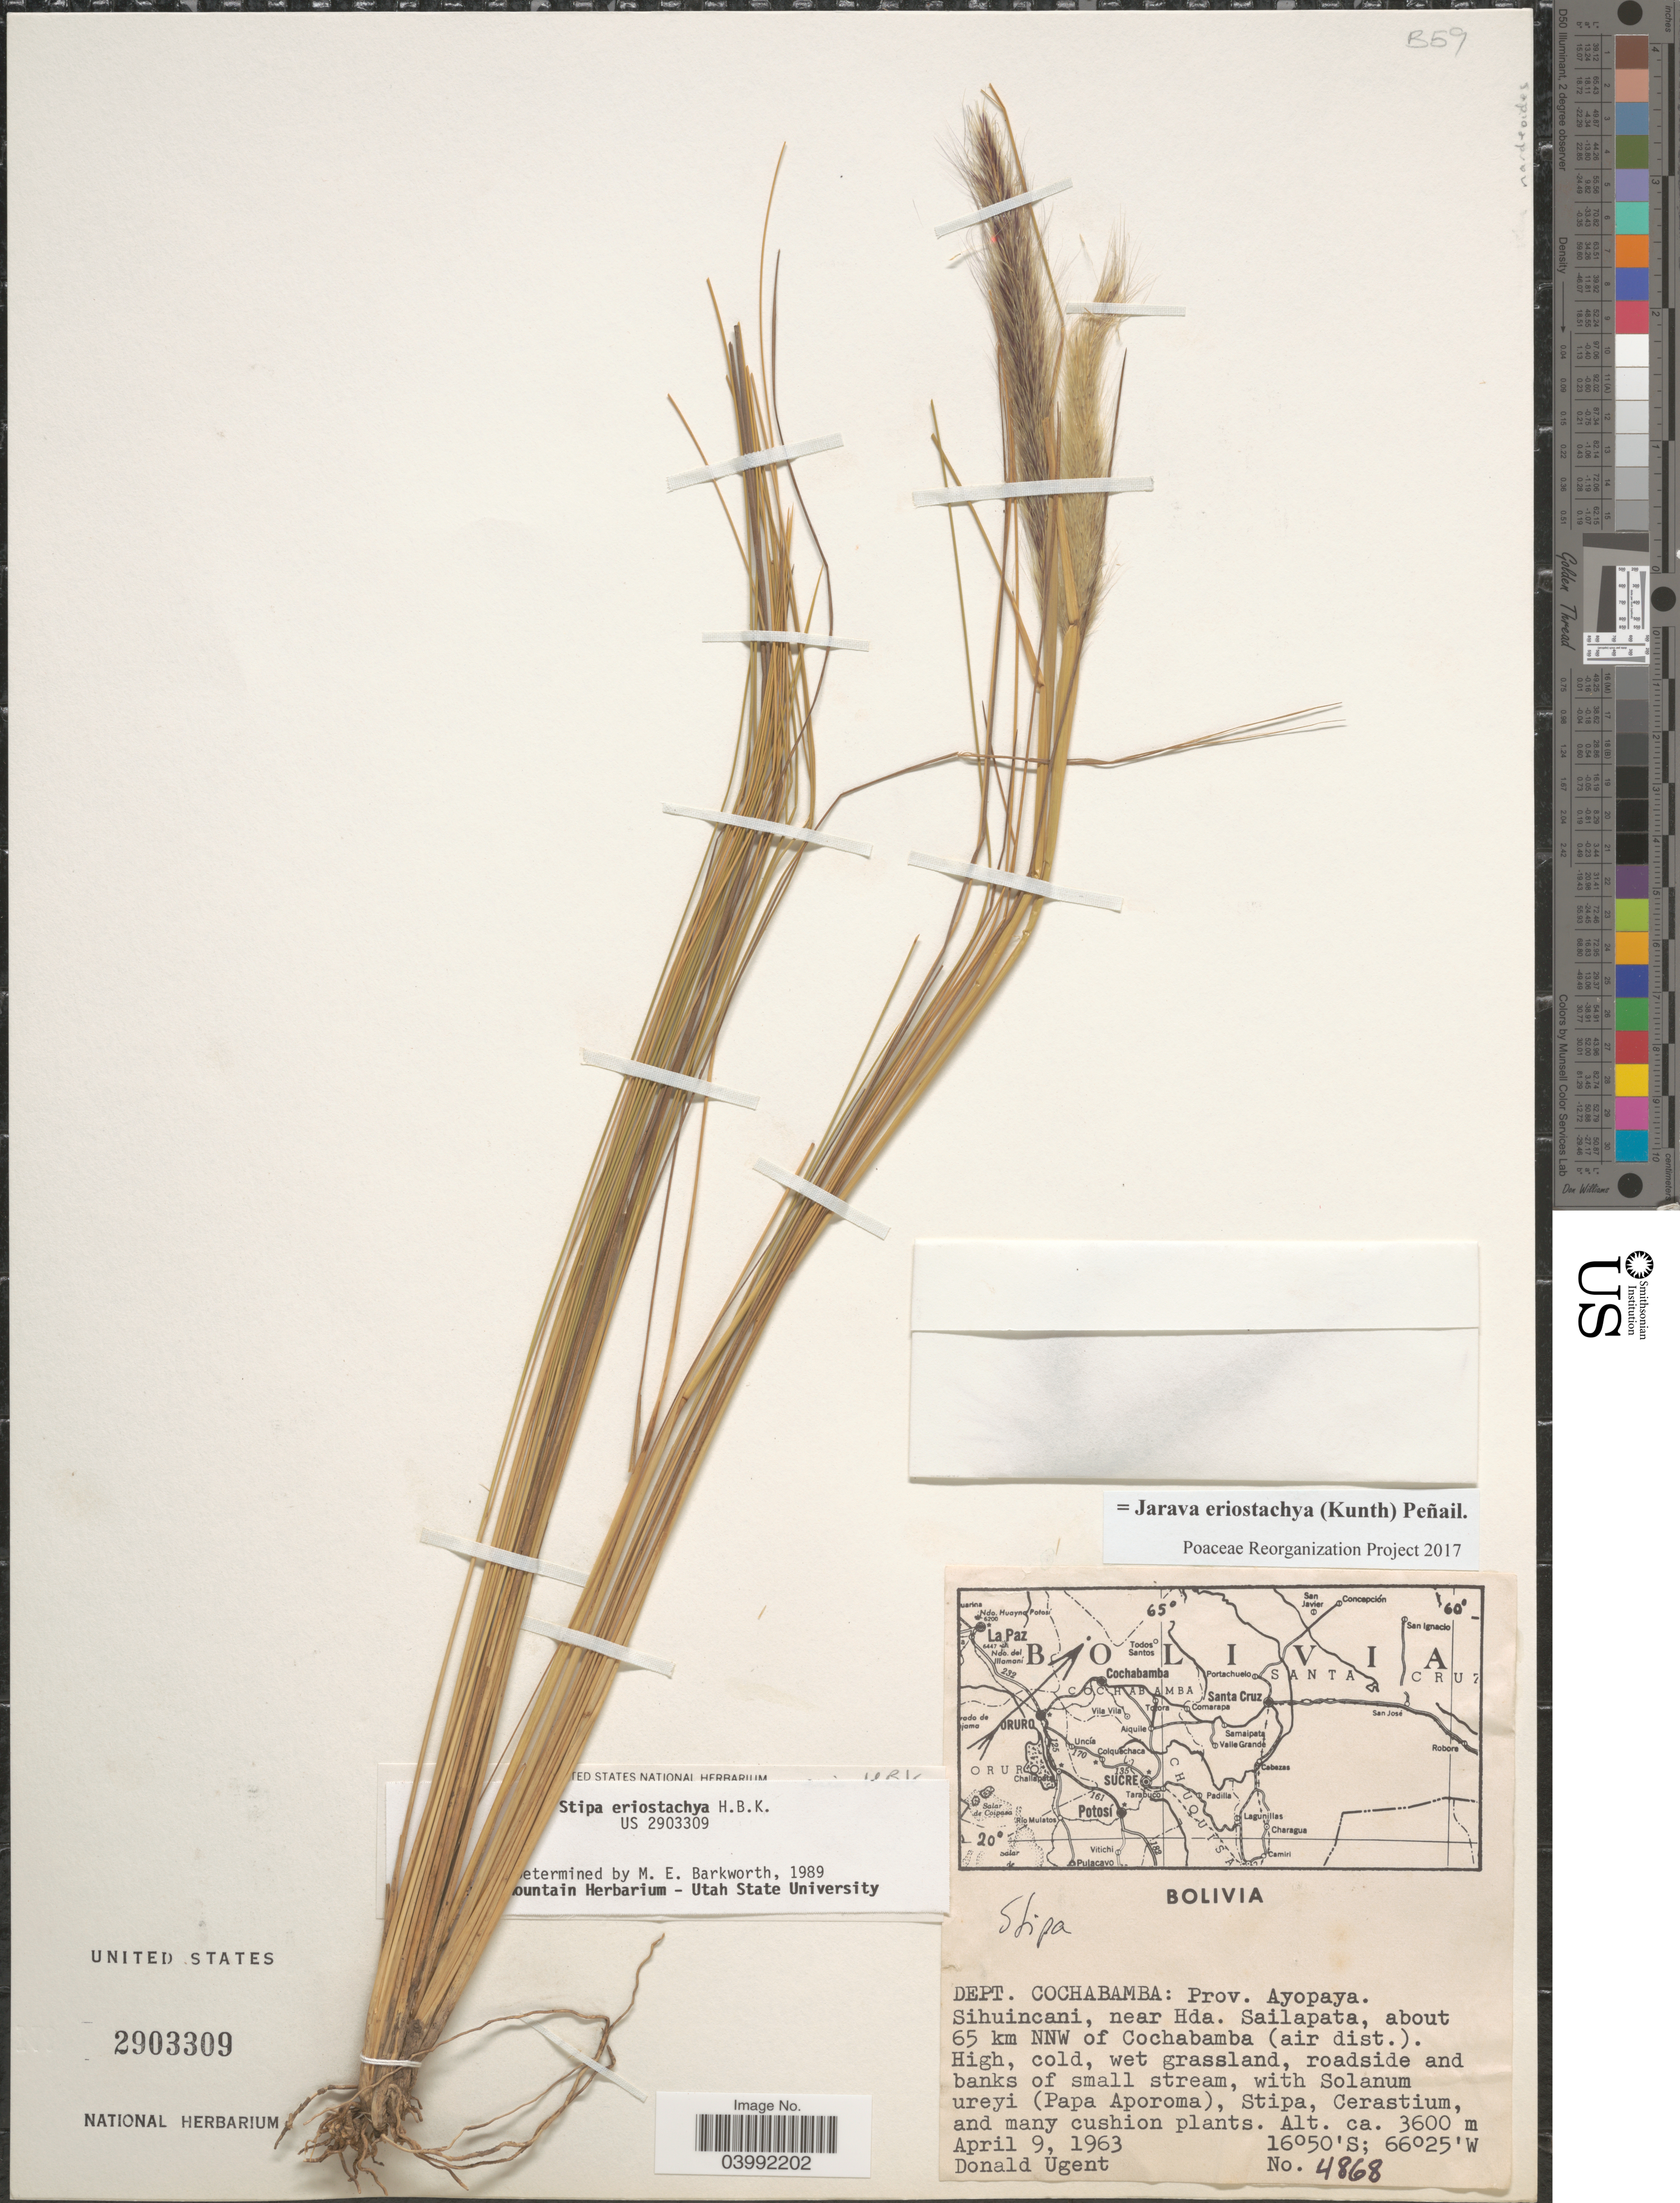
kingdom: Plantae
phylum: Tracheophyta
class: Liliopsida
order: Poales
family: Poaceae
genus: Jarava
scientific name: Jarava eriostachya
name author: (Kunth) Peñail.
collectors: D. Ugent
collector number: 4868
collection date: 1963-04-09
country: Bolivia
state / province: Cochabamba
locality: Dept. Cochabamba: Prov. Ayopaya. Sihuincani, near Hda. Sailapata, about 65 km NNW of Cochabamba (air dist.).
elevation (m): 3600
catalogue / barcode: US 2903309